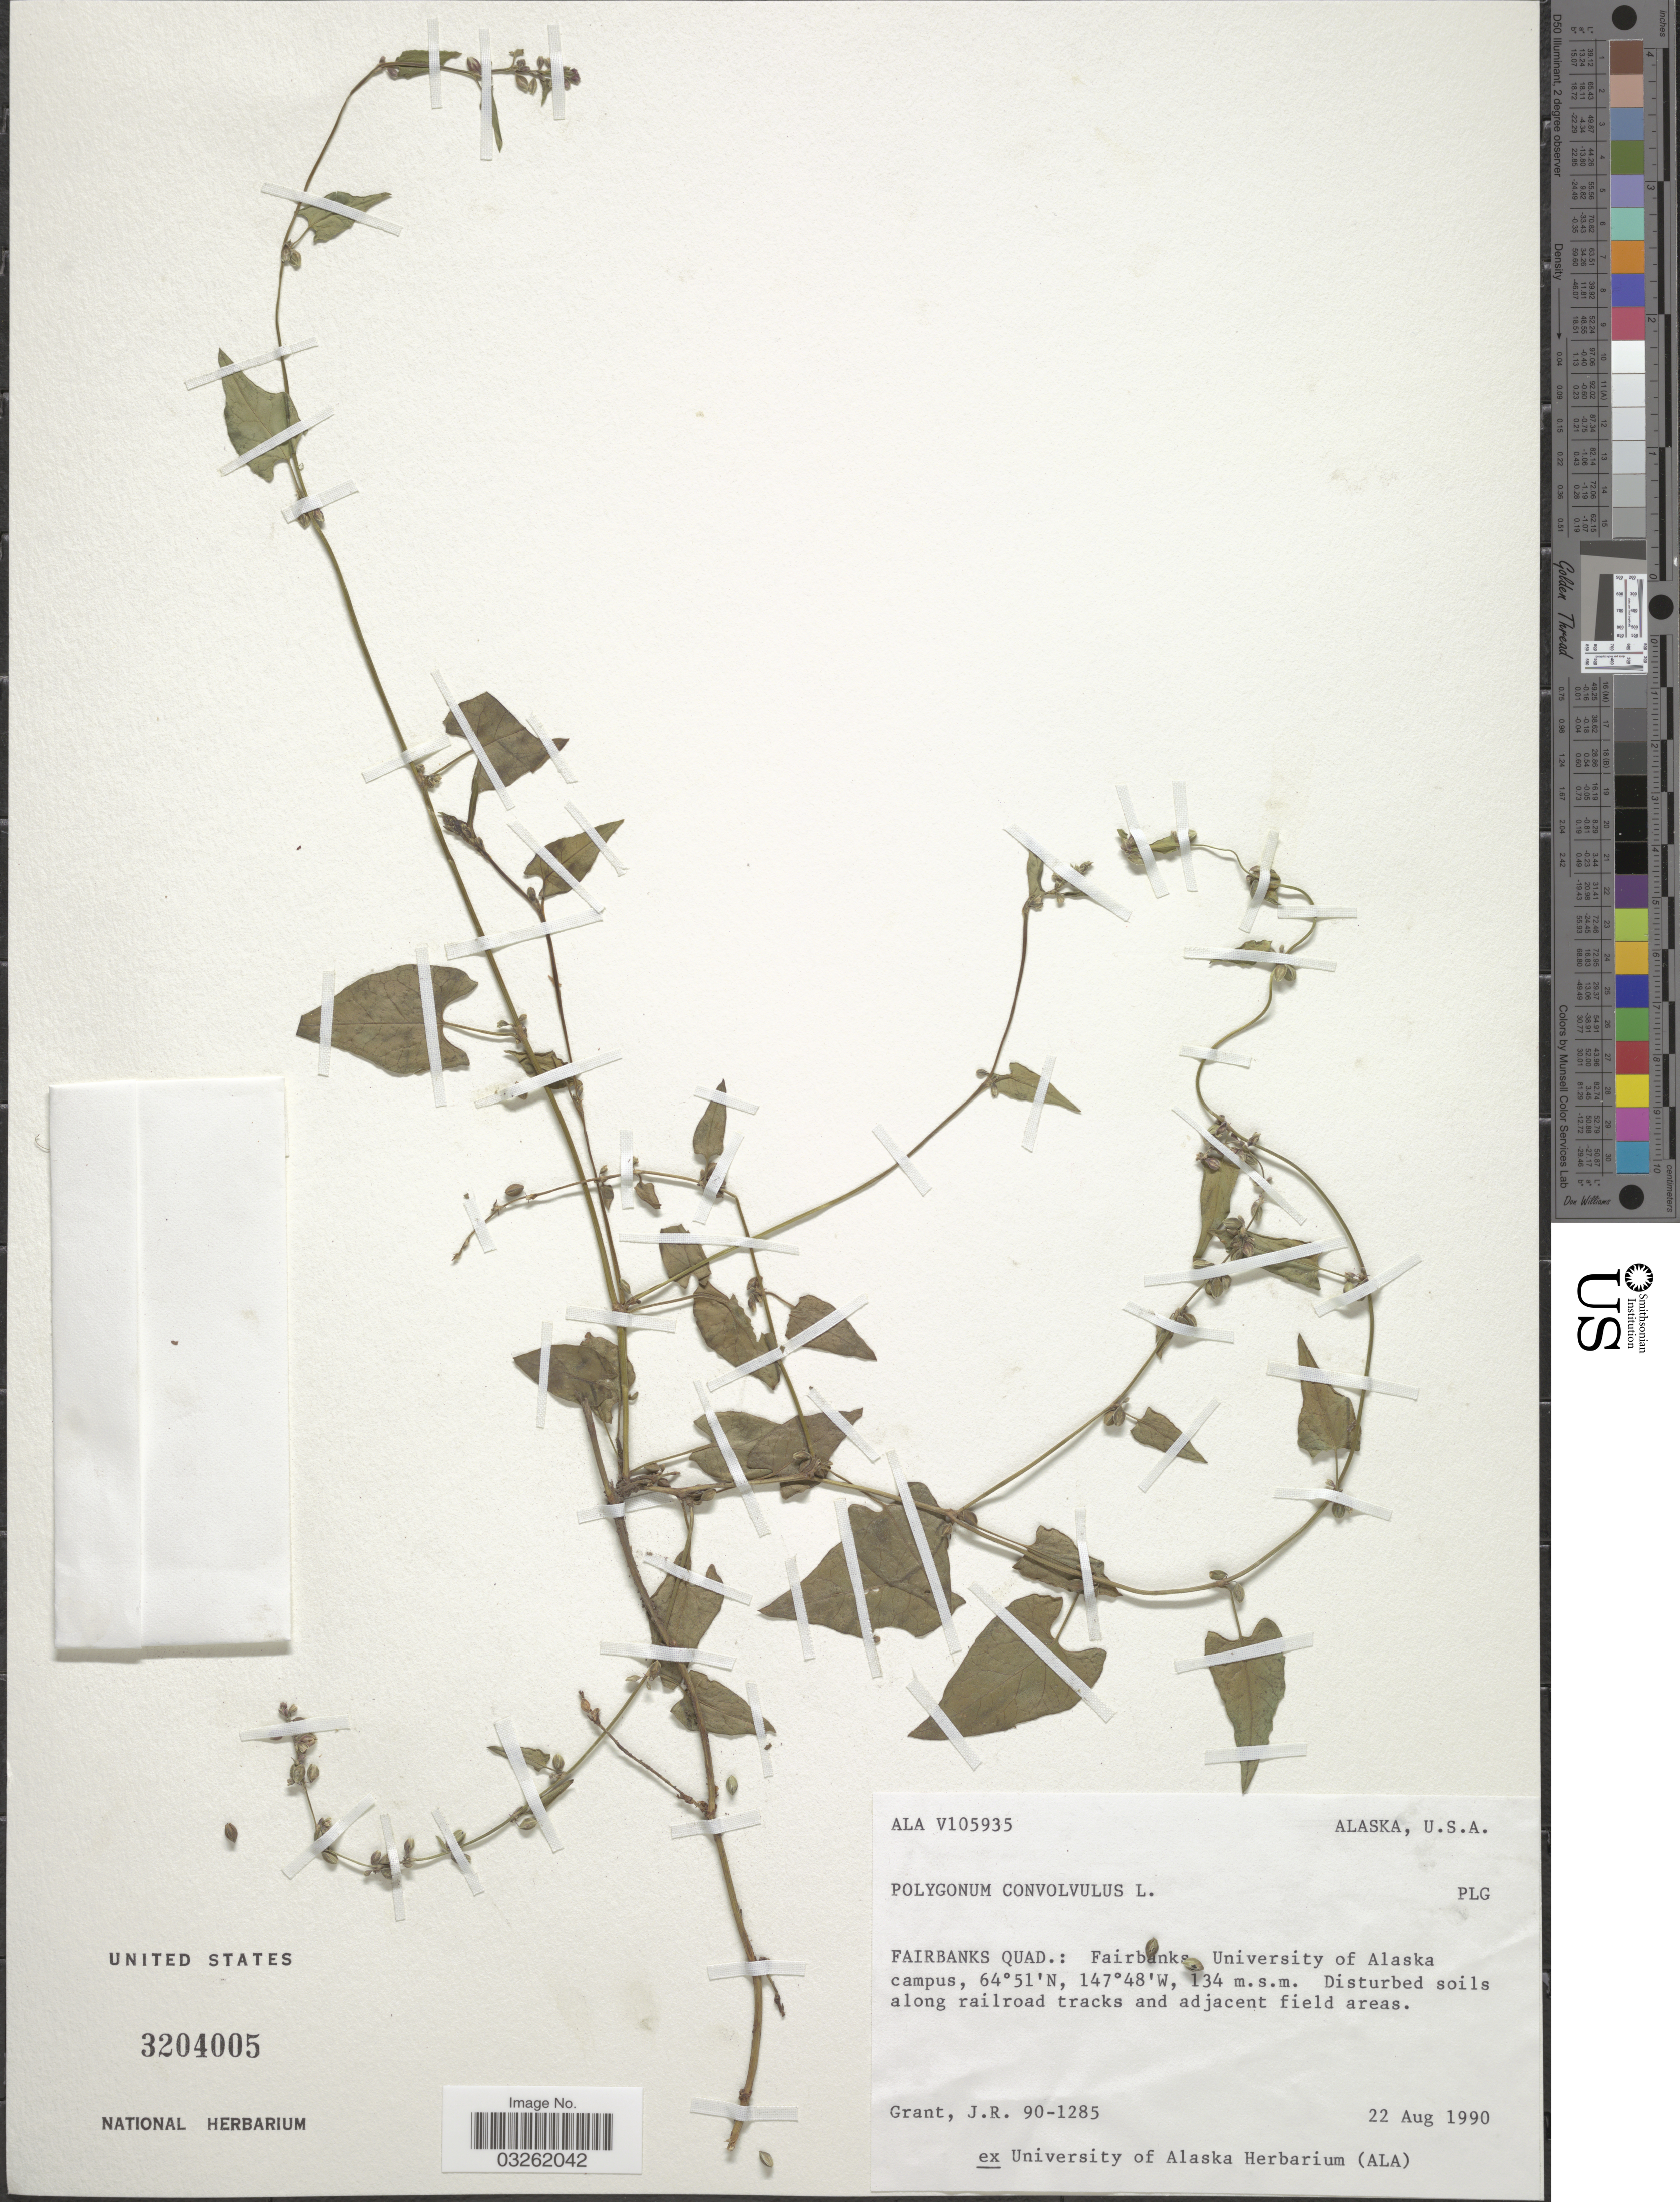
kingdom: Plantae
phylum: Tracheophyta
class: Magnoliopsida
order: Caryophyllales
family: Polygonaceae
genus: Fallopia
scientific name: Fallopia convolvulus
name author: (L.) Á. Löve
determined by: Strong, M. T., (US), Smithsonian Institution - National Museum of Natural History (UNITED STATES)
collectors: J. Grant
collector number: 90-1285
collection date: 1990-08-22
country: United States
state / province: Alaska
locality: U.S.A. Fairbanks Quad.: Fairbanks University of Alaska campus.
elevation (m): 134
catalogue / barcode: US 3204005